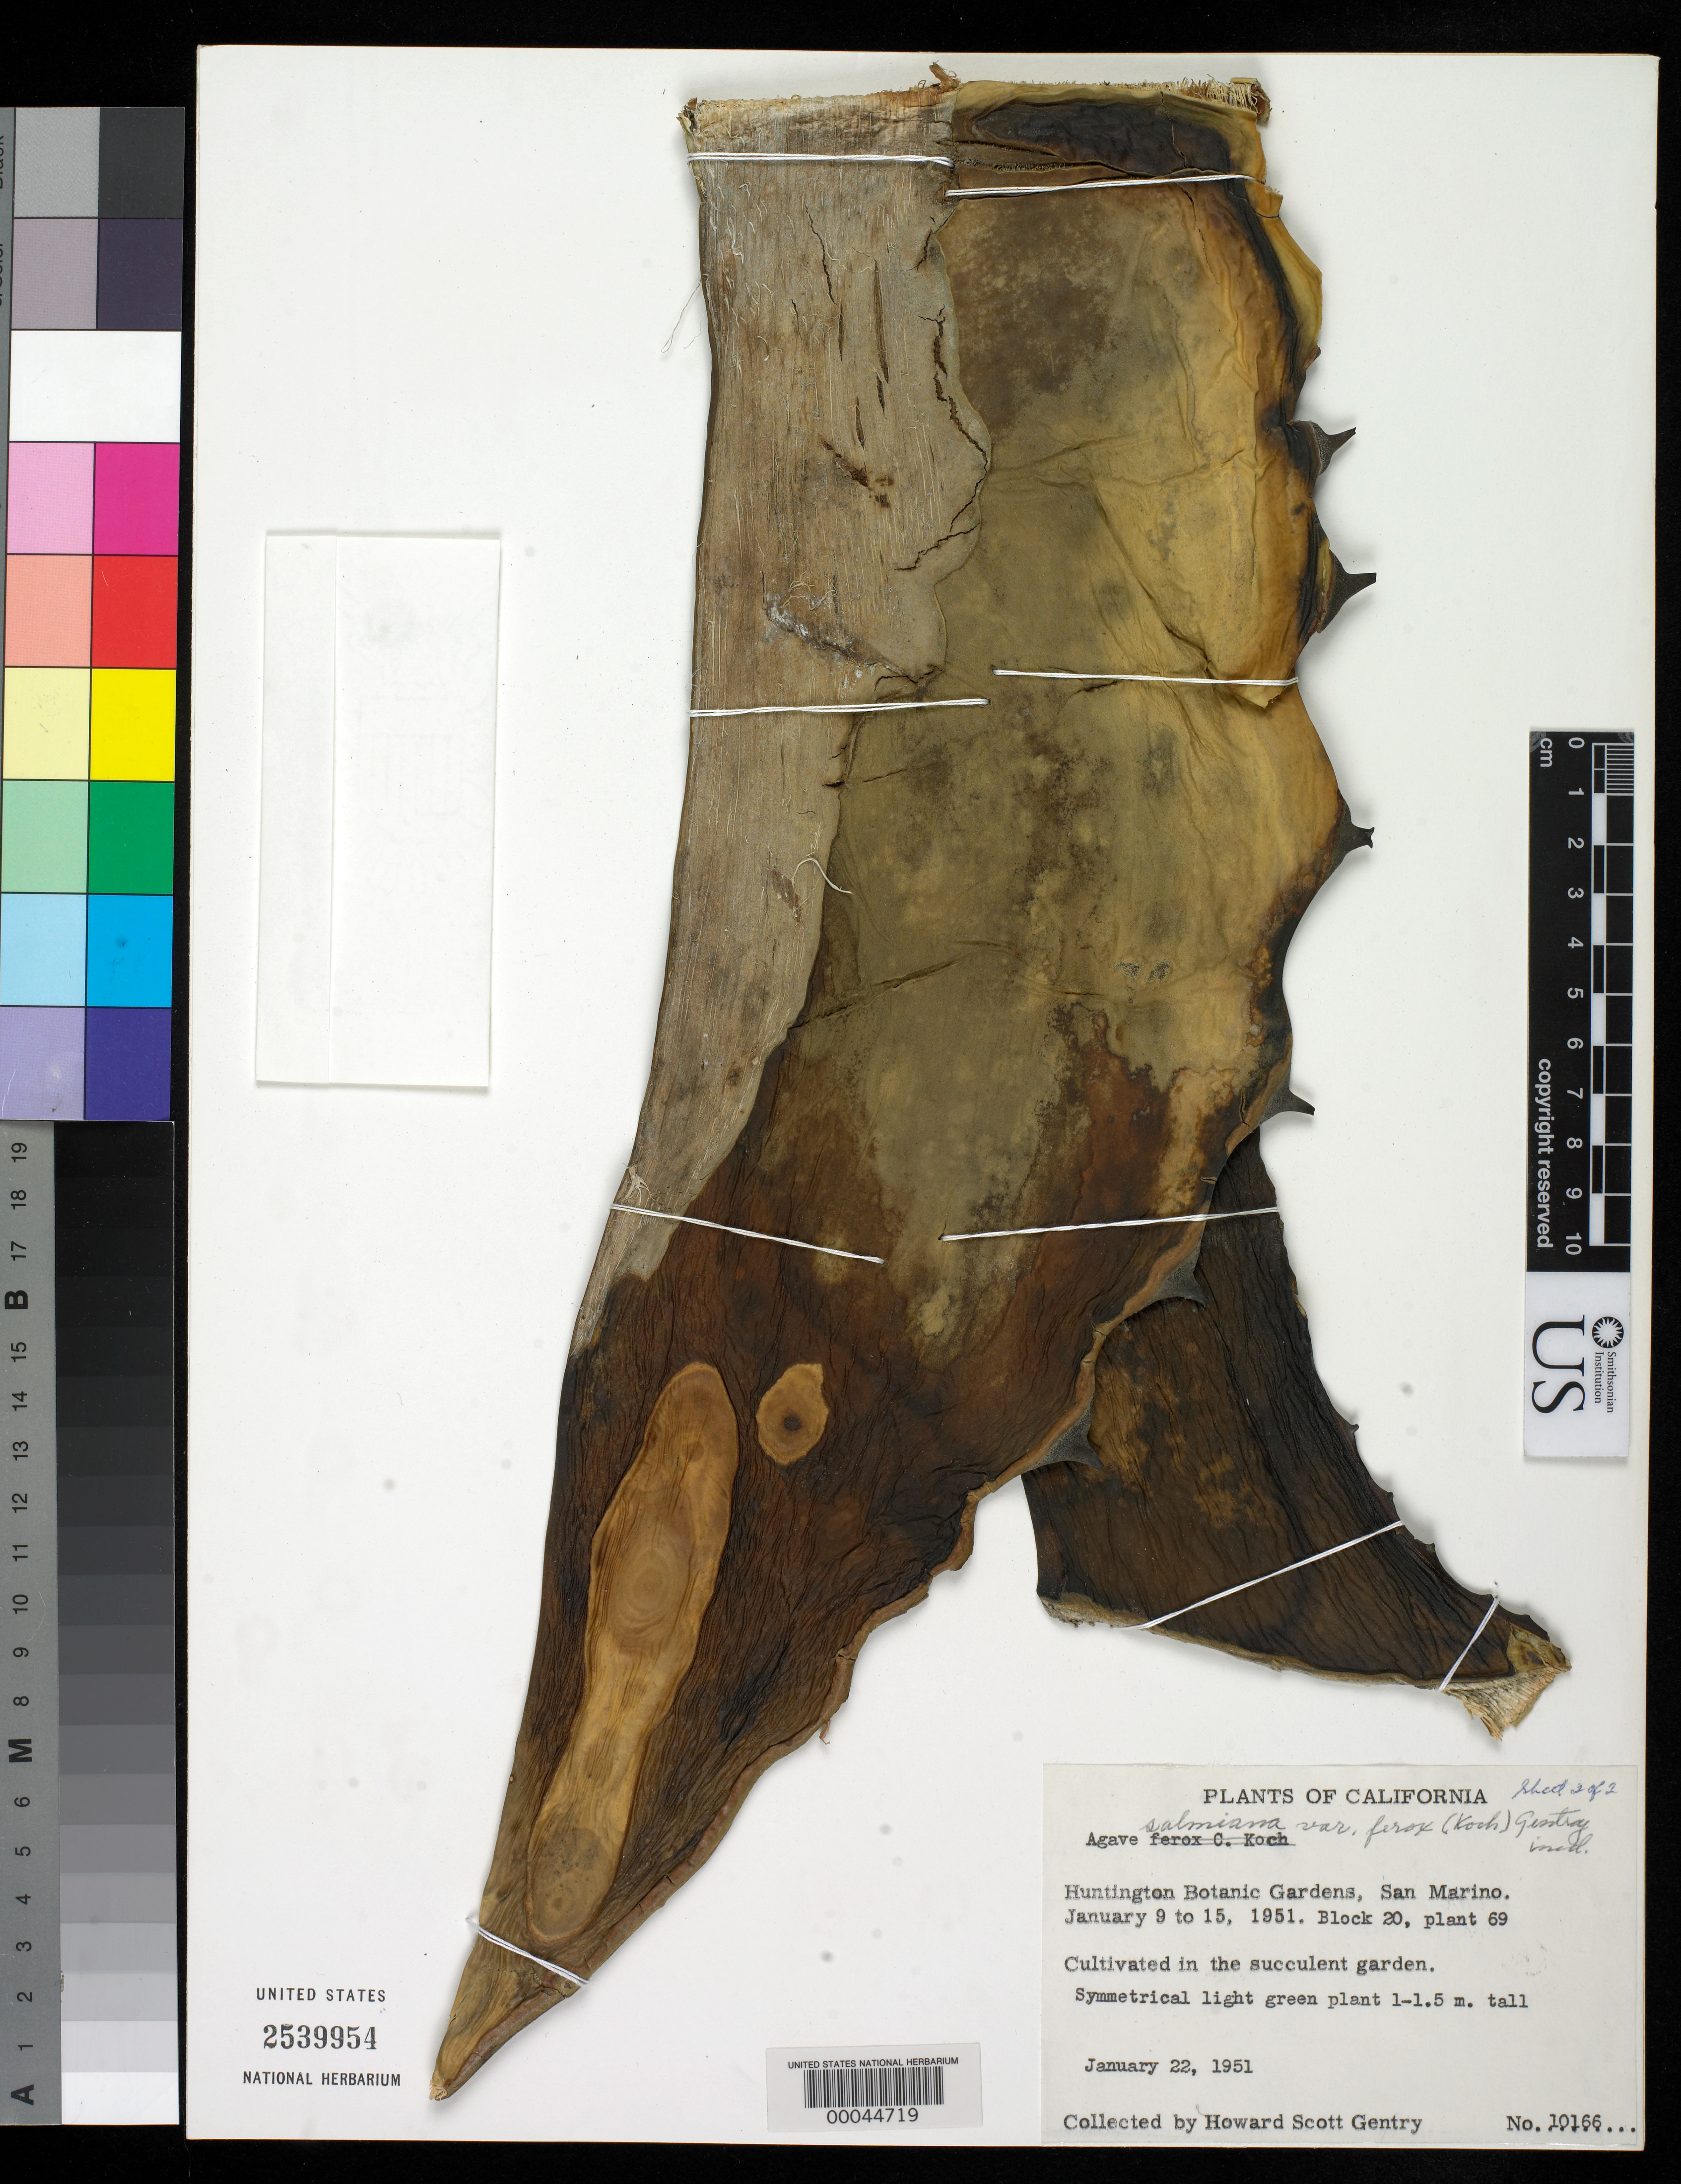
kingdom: Plantae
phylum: Tracheophyta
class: Liliopsida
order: Asparagales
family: Asparagaceae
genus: Agave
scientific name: Agave salmiana var. ferox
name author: (K. Koch) Gentry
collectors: H. S. Gentry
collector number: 10166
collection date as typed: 22 Jan 1951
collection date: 1951-01-22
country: Mexico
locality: E of Monserrat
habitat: Cultivated in succulent garden; block 20, plant 69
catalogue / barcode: US 2539954